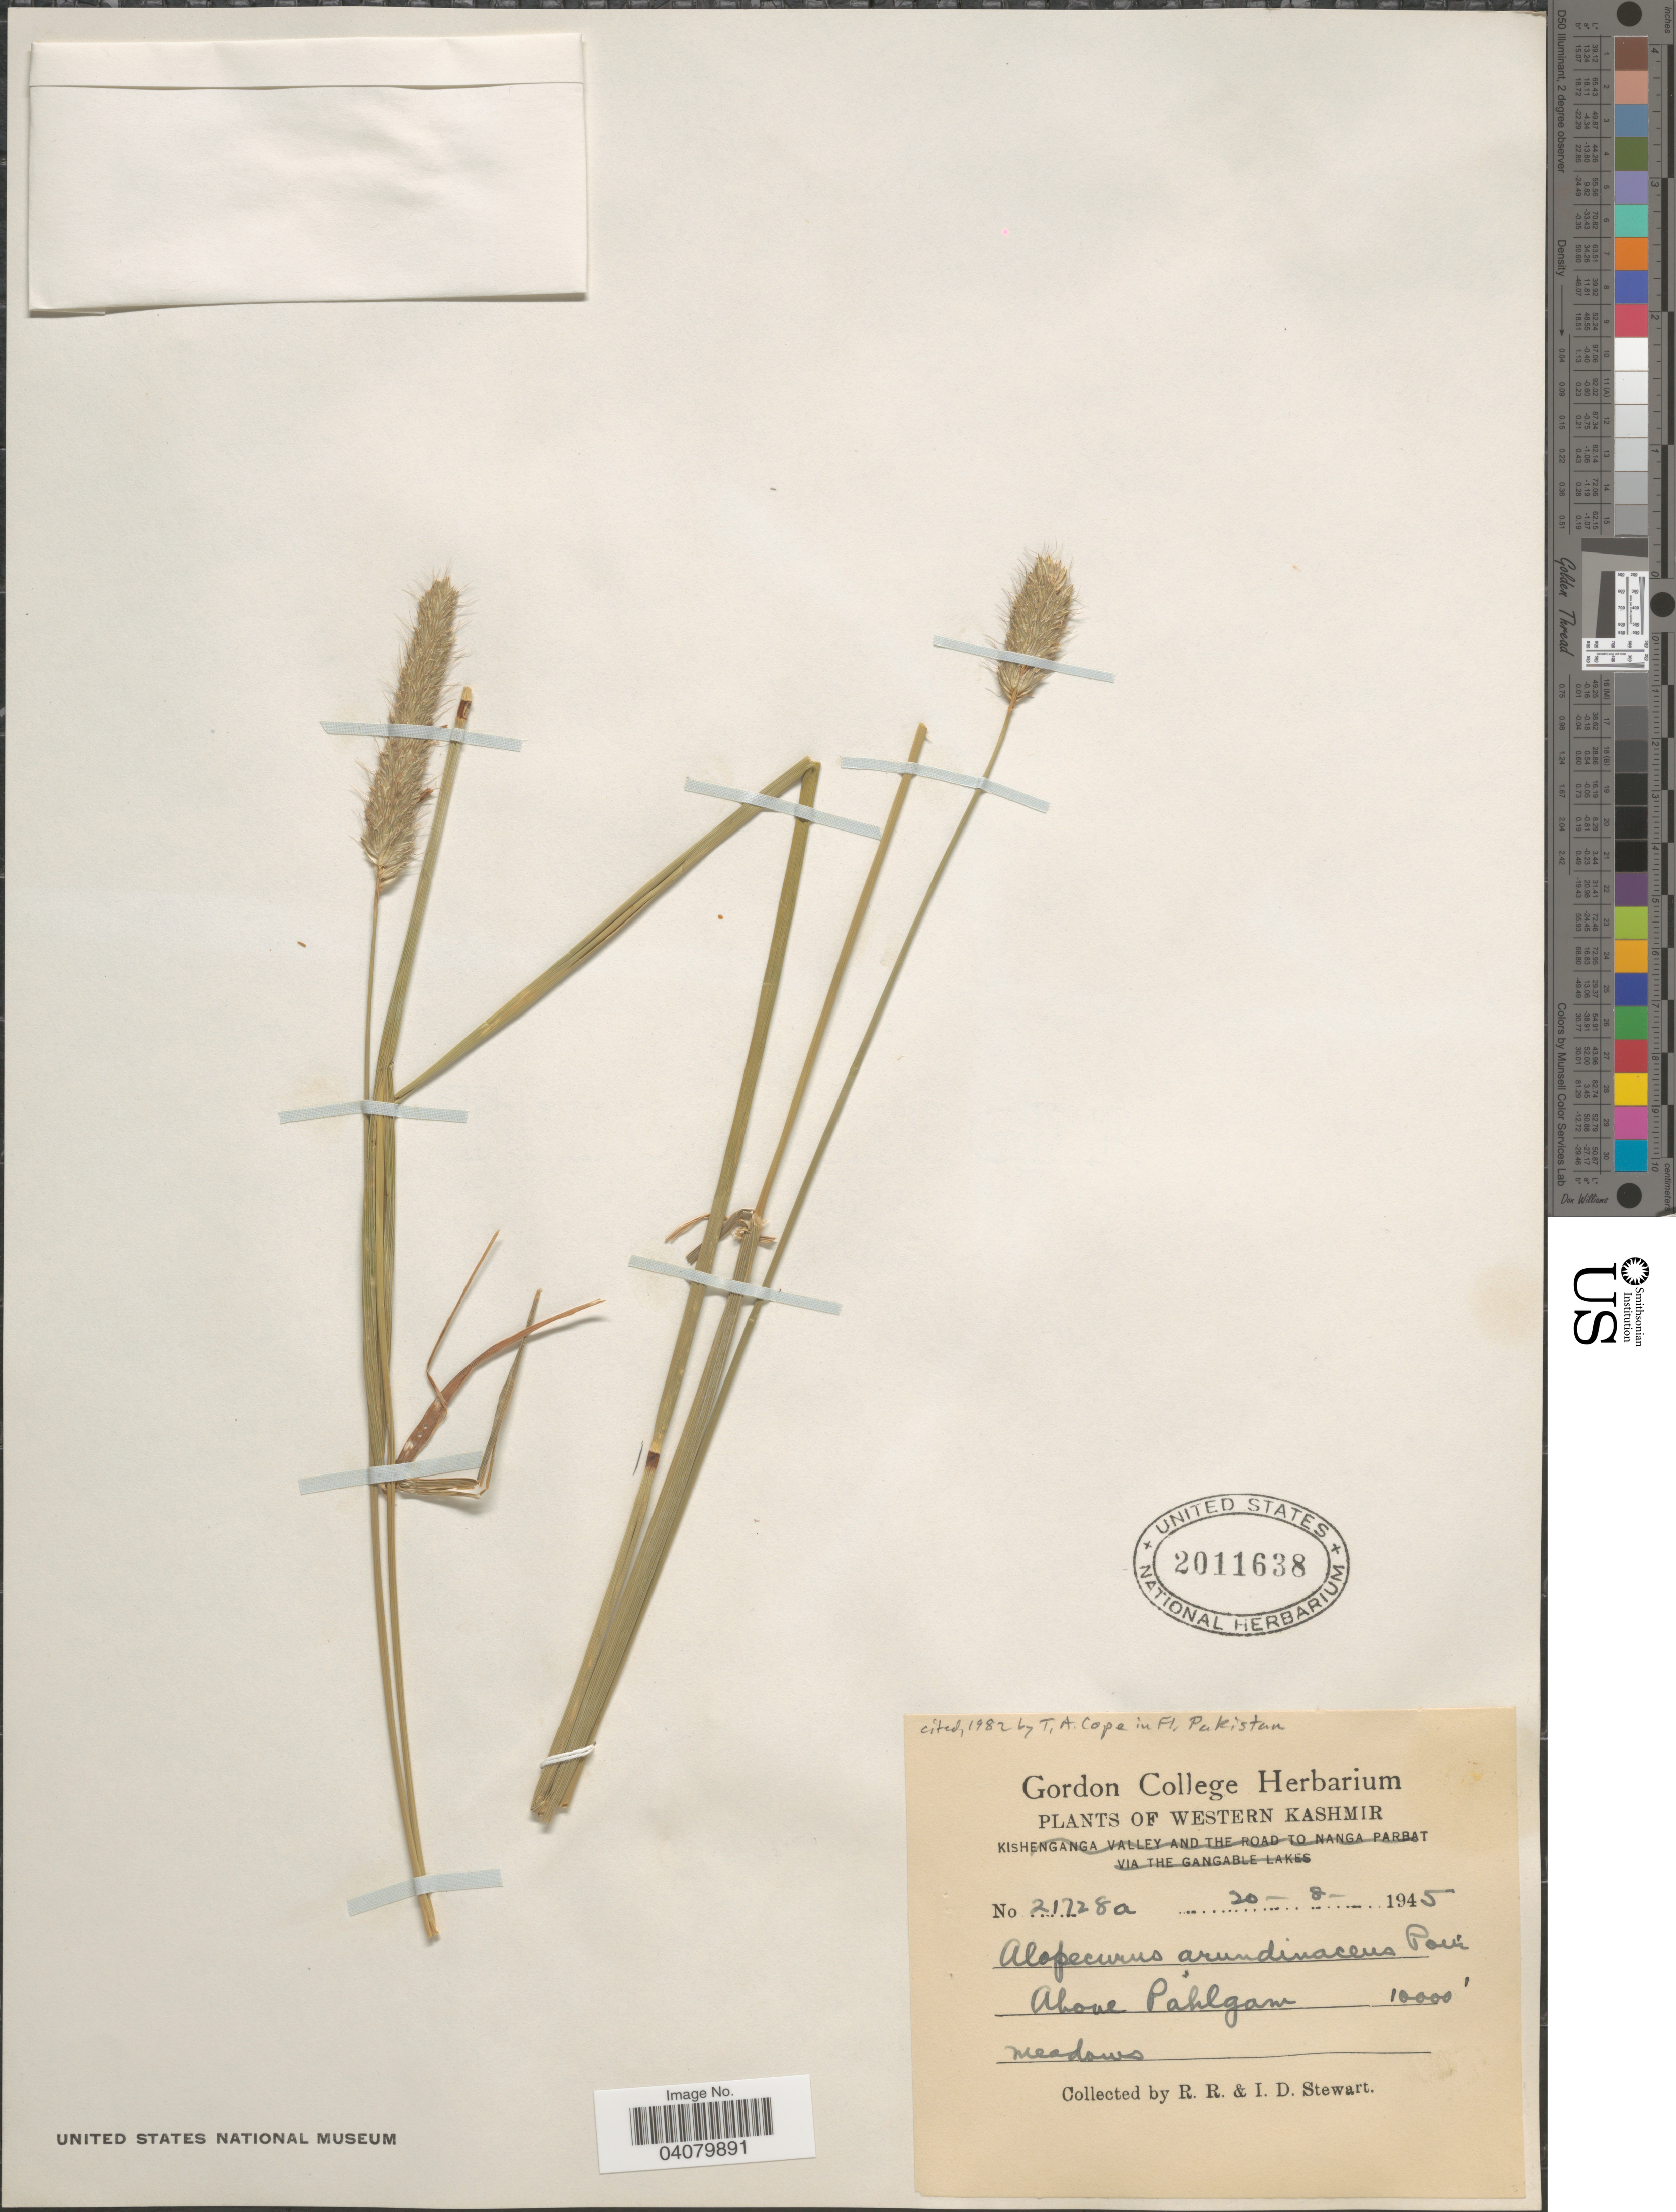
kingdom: Plantae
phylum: Tracheophyta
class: Liliopsida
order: Poales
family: Poaceae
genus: Alopecurus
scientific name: Alopecurus arundinaceus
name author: Poir.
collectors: R. Stewart & I. Stewart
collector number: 21728a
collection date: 1945-08-20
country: India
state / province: Jammu and Kashmir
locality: Western Kashmir. Above Pahlgaw meadows.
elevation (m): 3048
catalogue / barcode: US 2011638